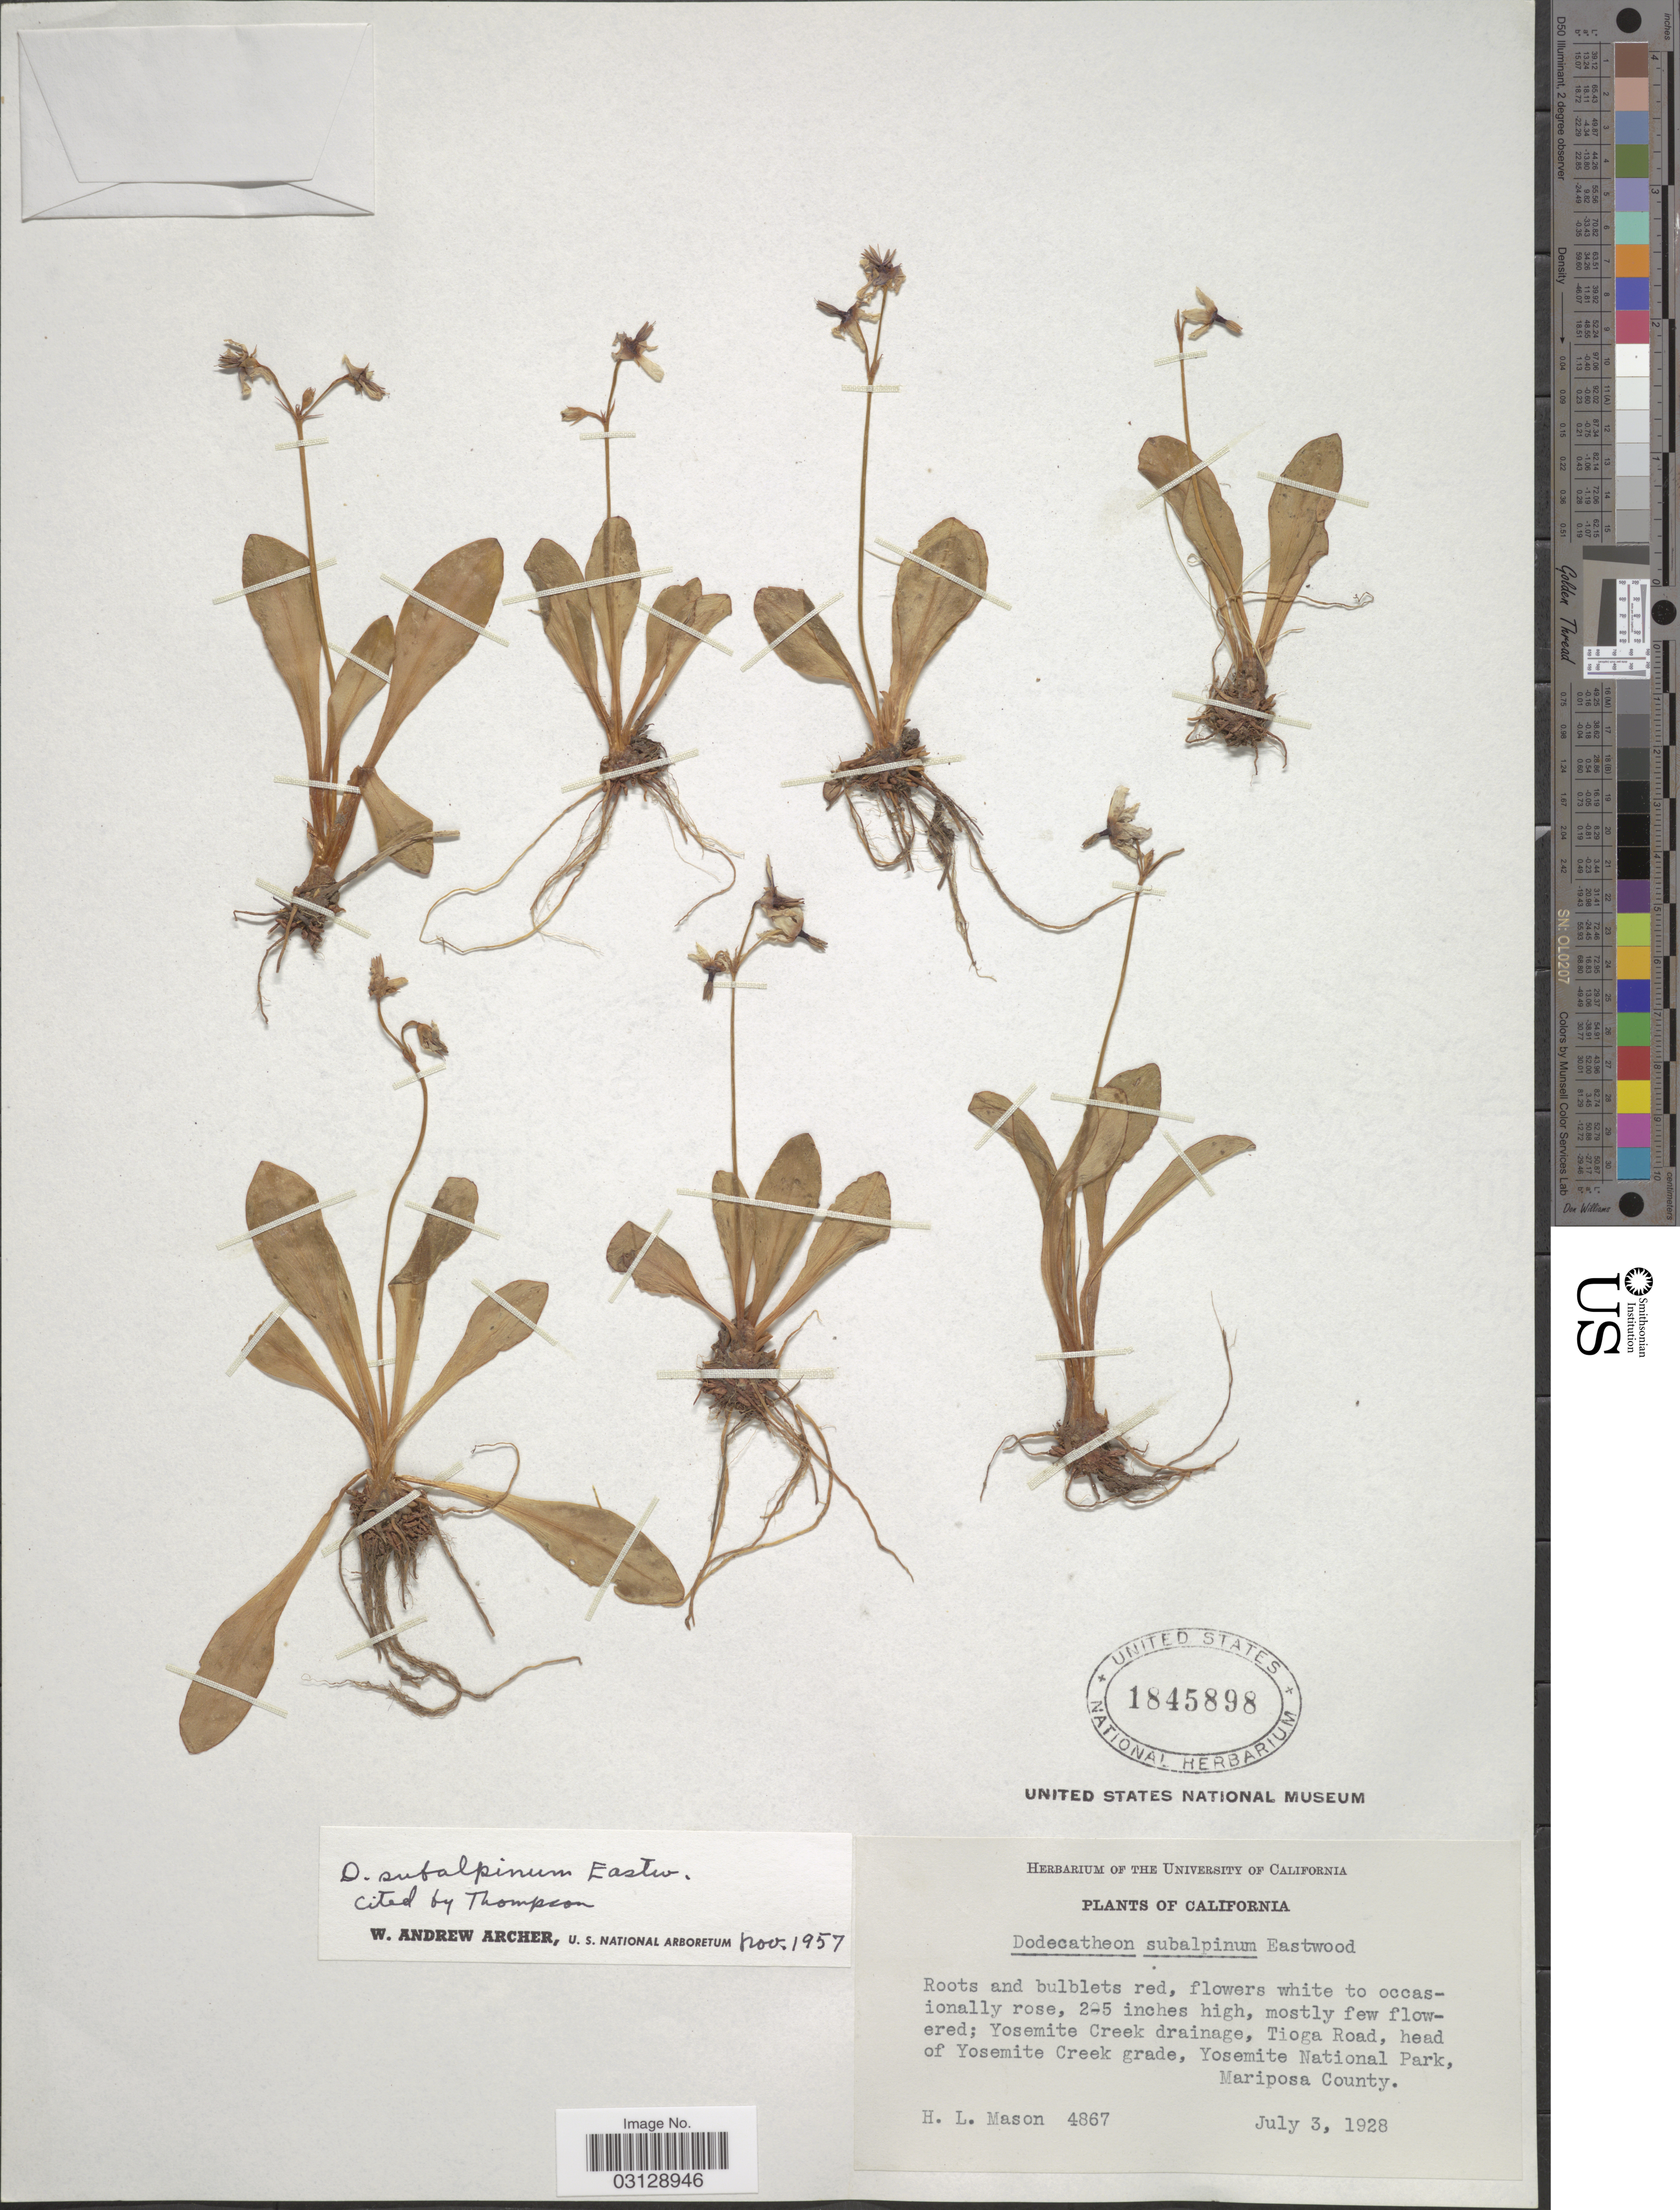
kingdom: Plantae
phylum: Tracheophyta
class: Magnoliopsida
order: Ericales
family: Primulaceae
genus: Dodecatheon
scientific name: Dodecatheon subalpinum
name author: Eastw.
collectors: H. L. Mason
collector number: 4867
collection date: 1928-07-03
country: United States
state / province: California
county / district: Mariposa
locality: Yosemite Creek drainage, Tioga Road, head of Yosemite Creek grade, Yosemite National Park, Mariposa County.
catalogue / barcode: US 1845898